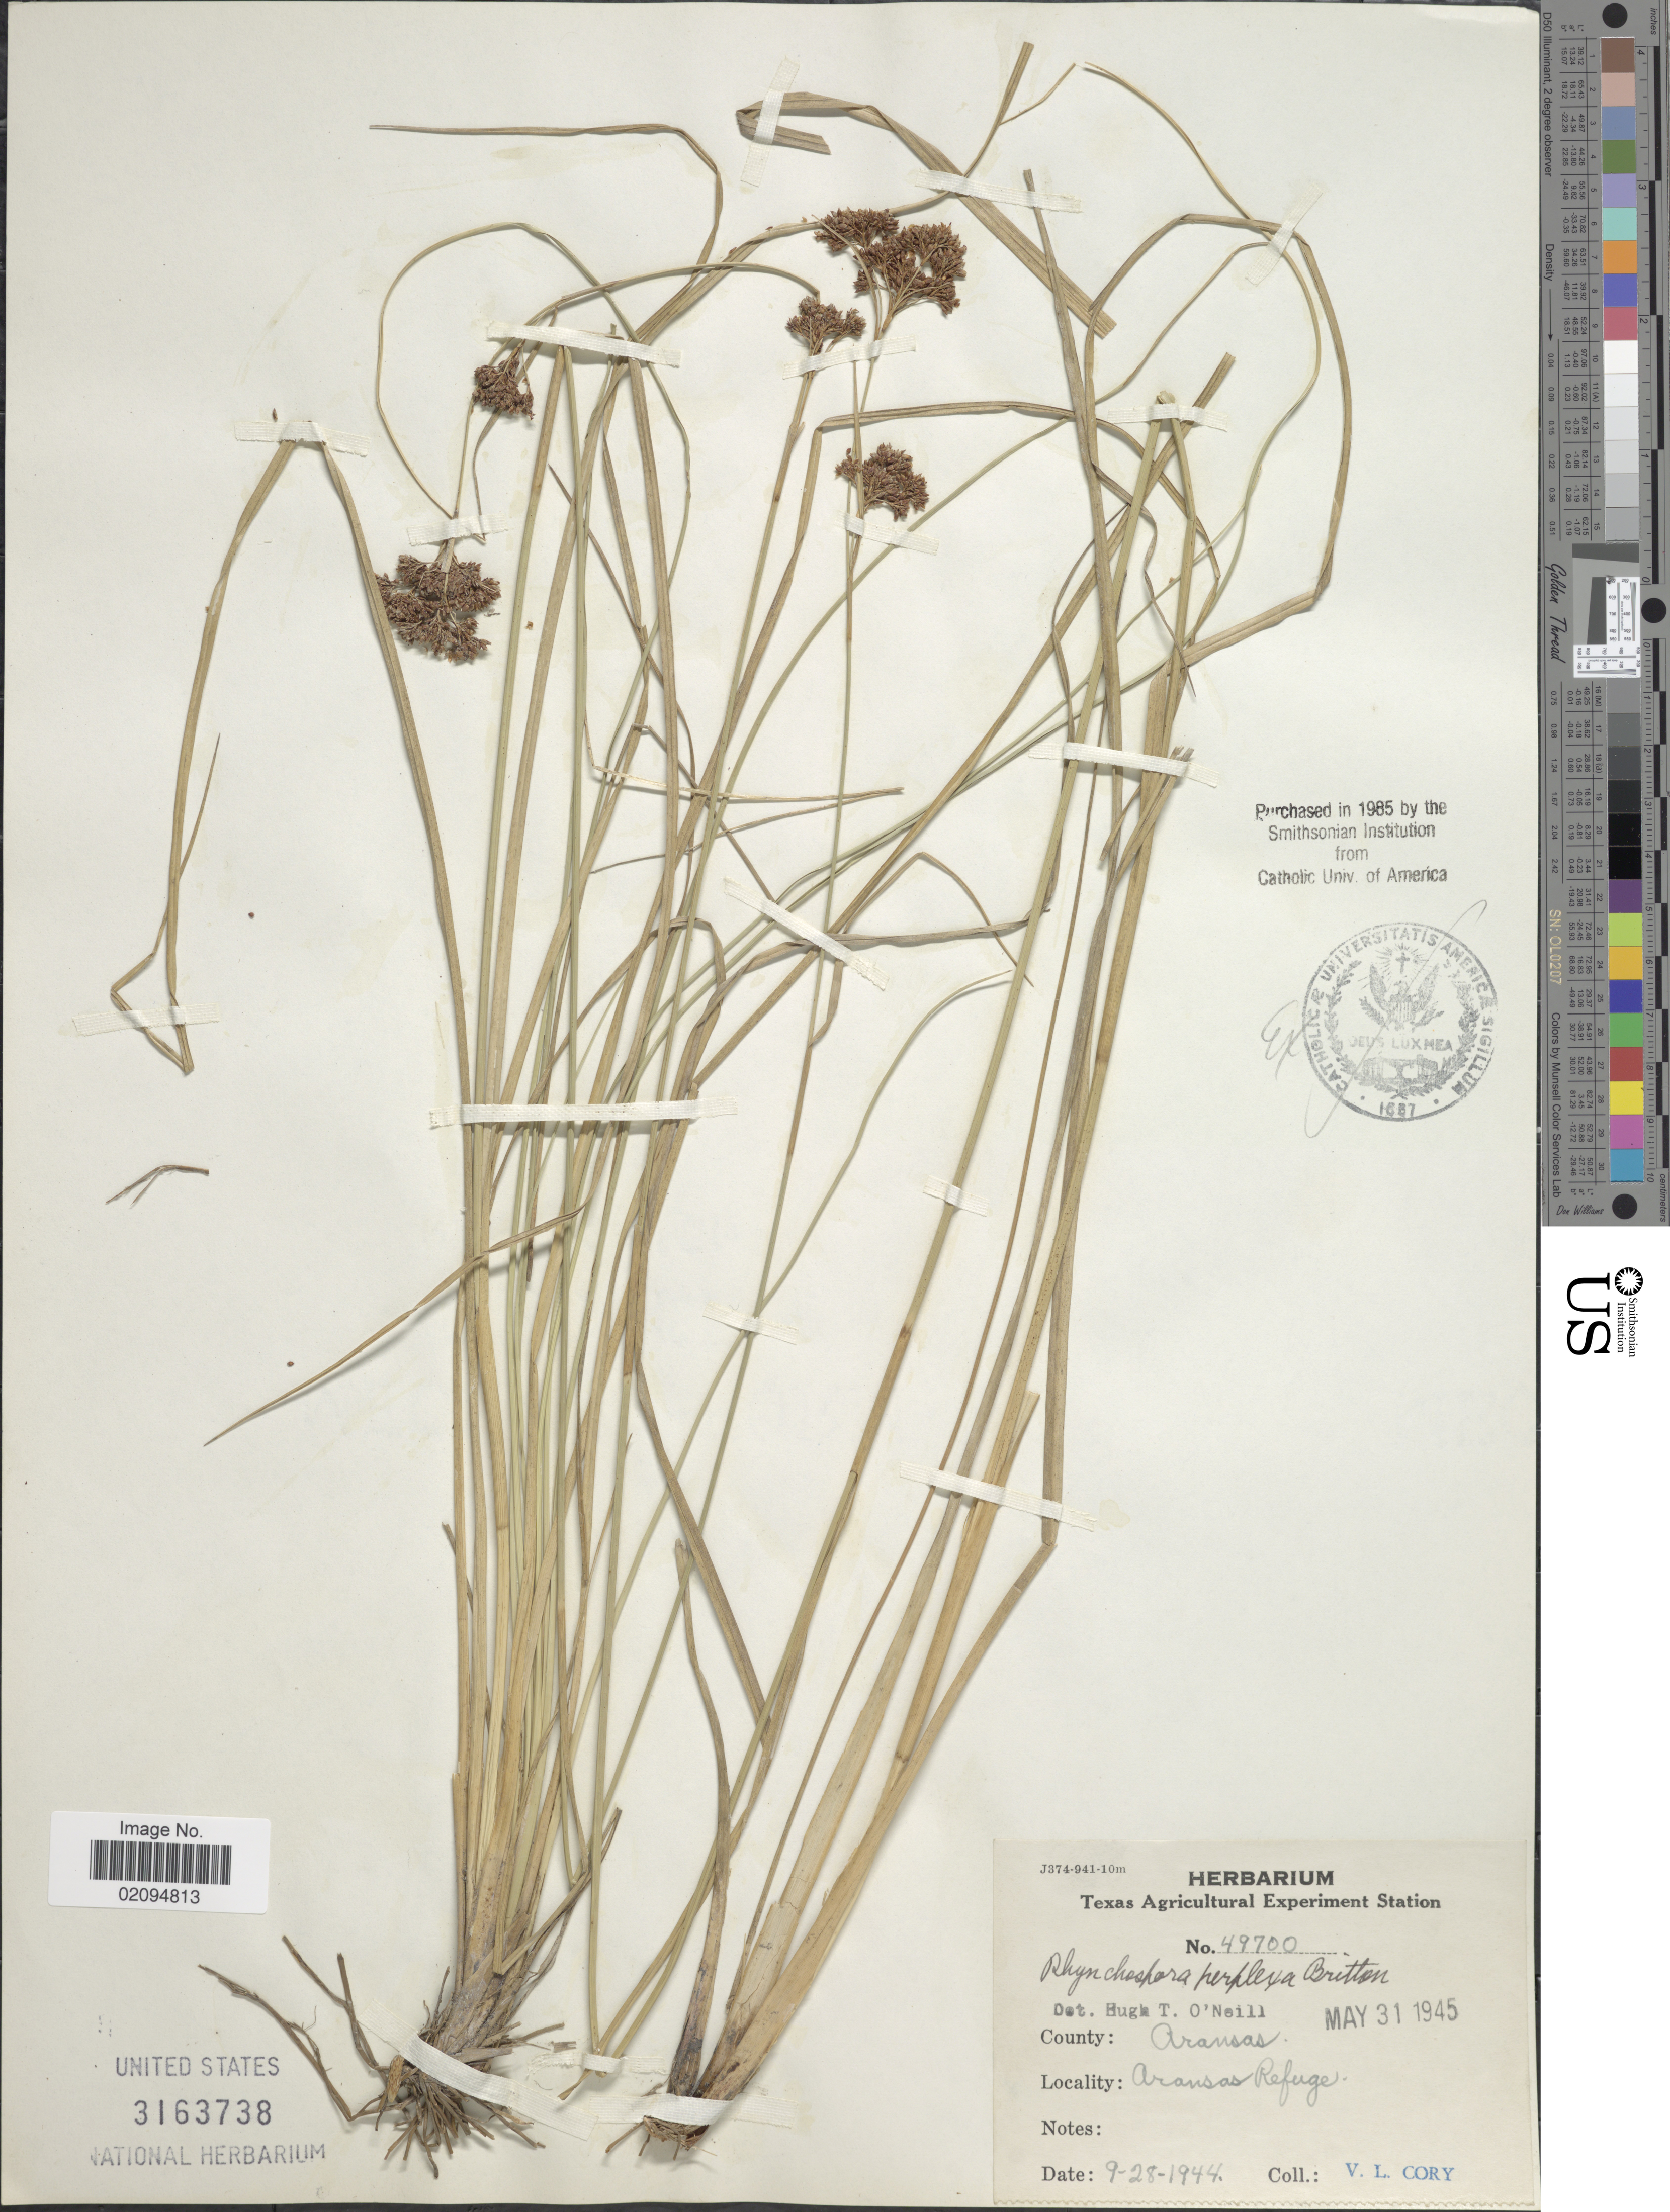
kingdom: Plantae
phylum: Tracheophyta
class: Liliopsida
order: Poales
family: Cyperaceae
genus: Rhynchospora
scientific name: Rhynchospora perplexa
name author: Britton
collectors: V. Cory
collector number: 49700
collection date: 1944-09-28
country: United States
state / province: Texas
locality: County: Aransas. Aransas County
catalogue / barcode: US 3163738